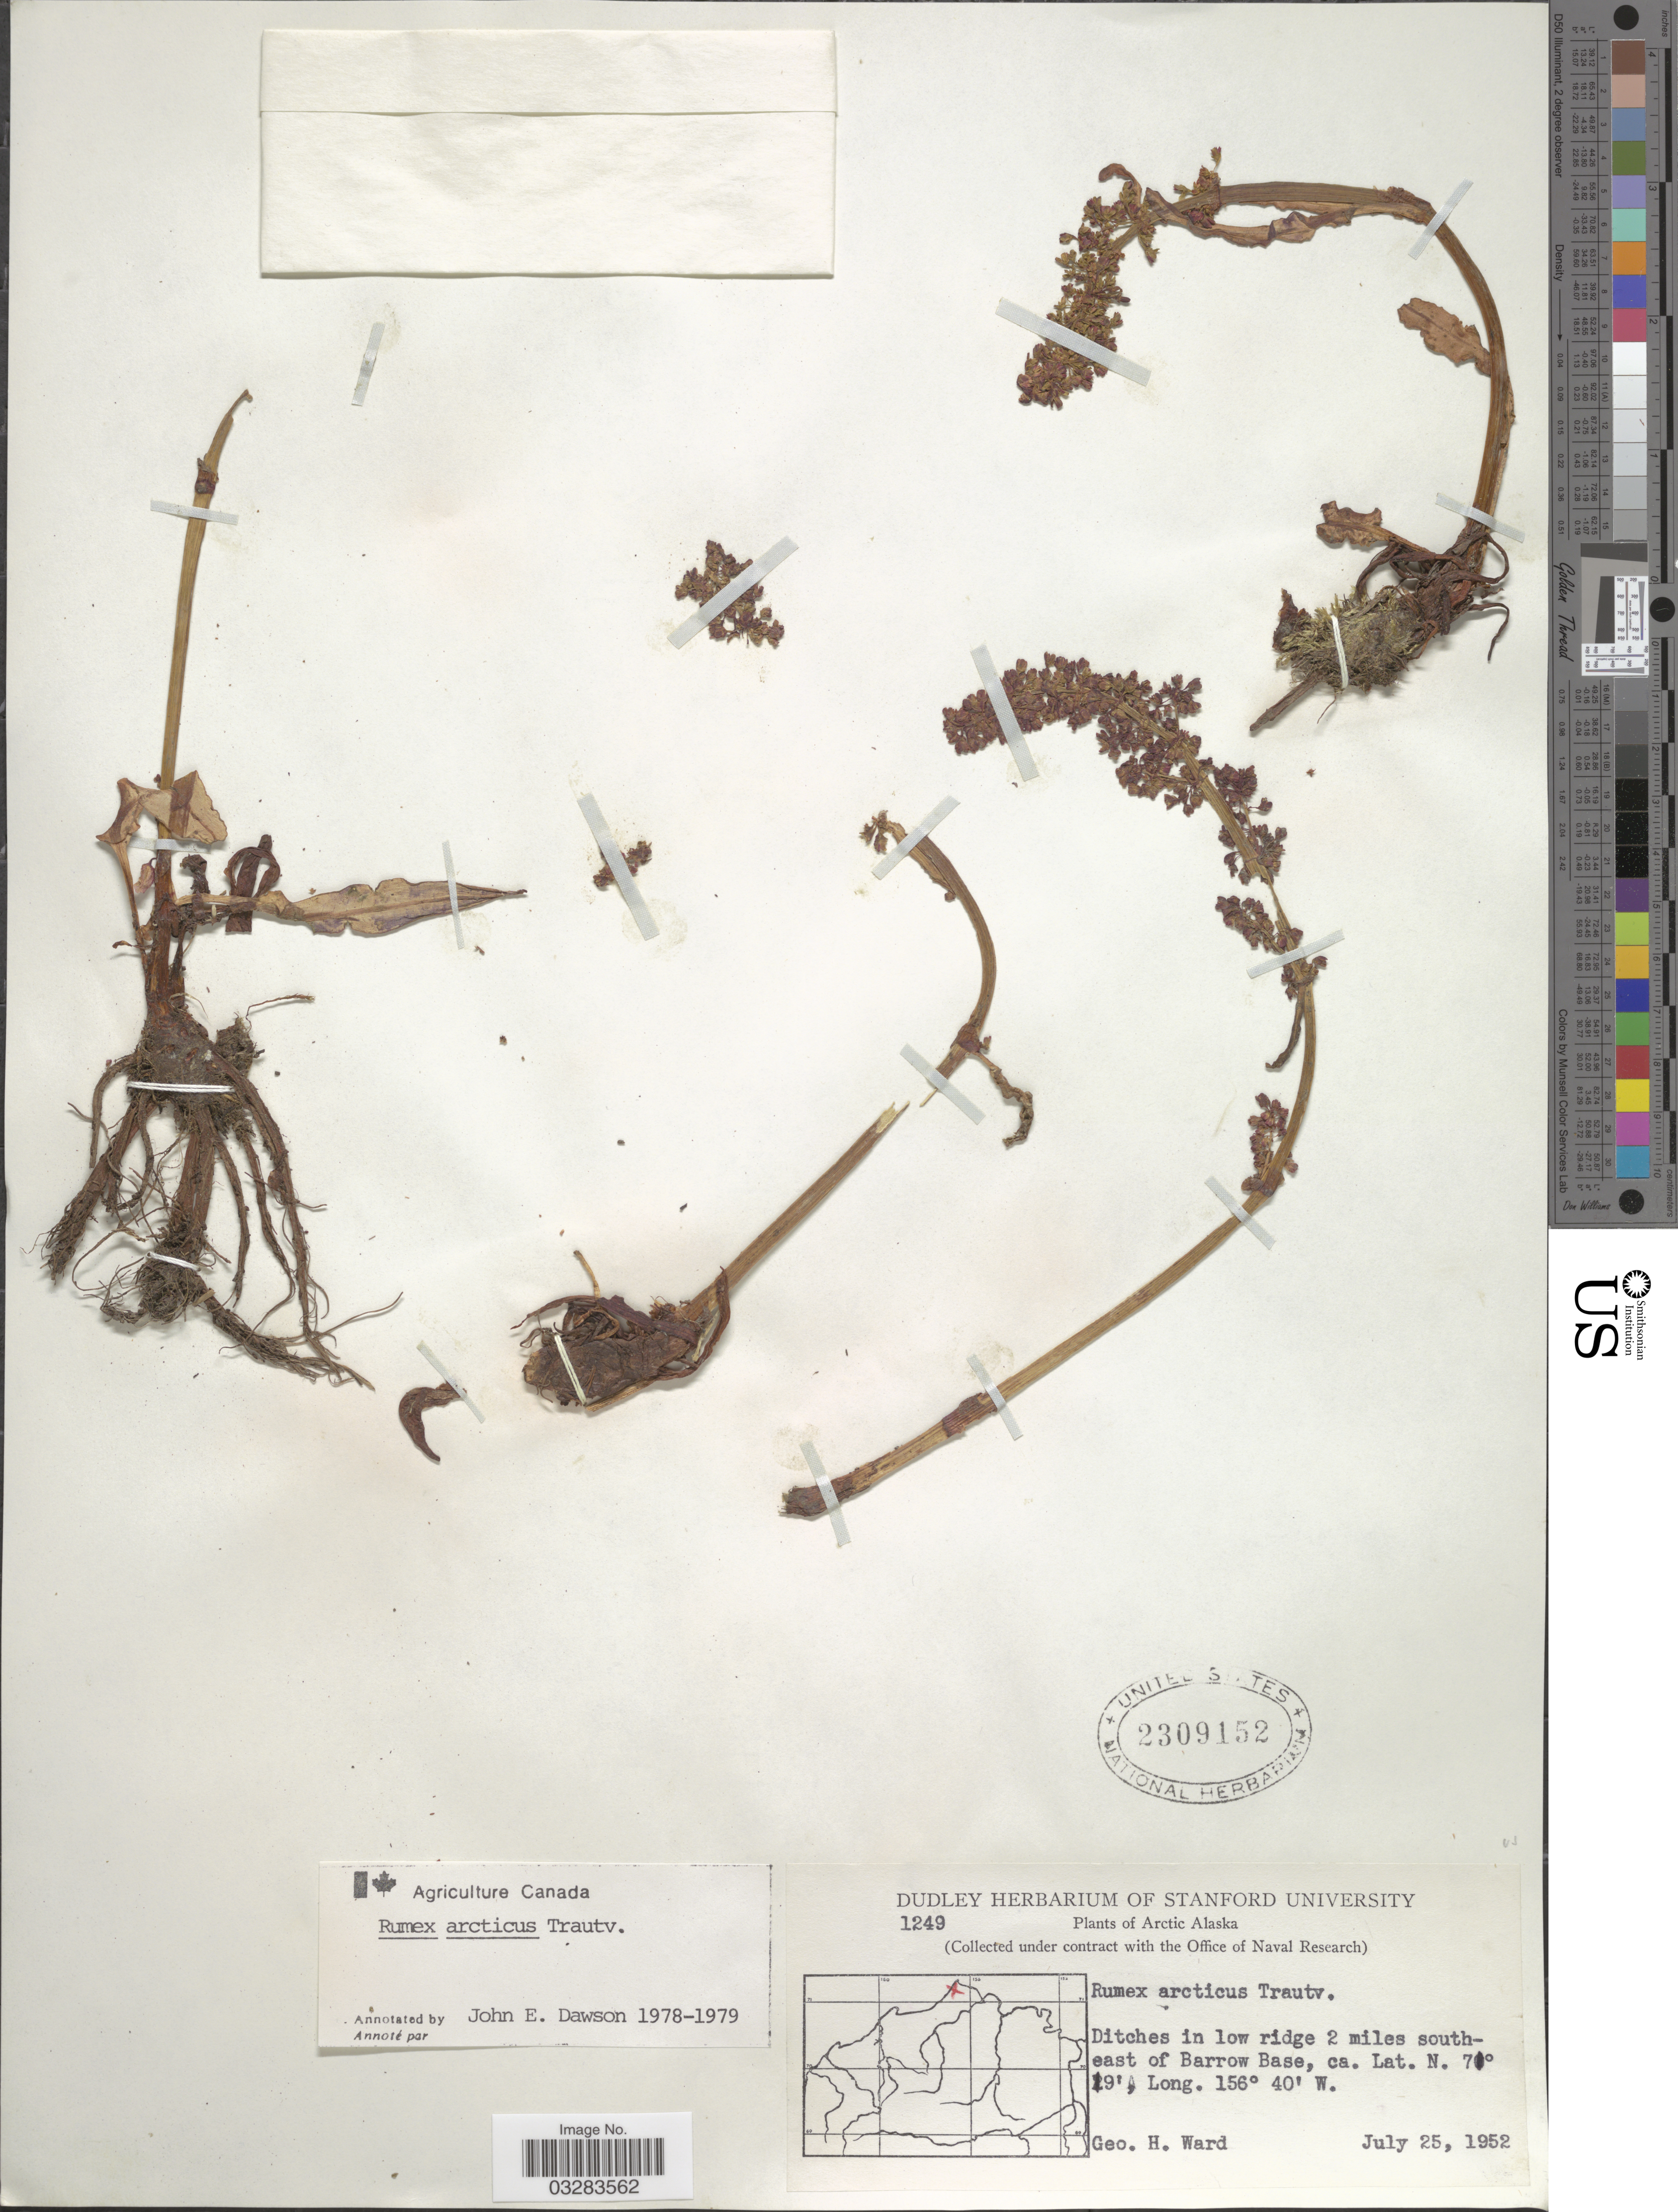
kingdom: Plantae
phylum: Tracheophyta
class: Magnoliopsida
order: Caryophyllales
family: Polygonaceae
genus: Rumex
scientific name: Rumex arcticus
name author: Trautv.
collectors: G. H. Ward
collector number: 1249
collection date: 1952-07-25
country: United States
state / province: Alaska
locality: Arctic Alaska. 2 miles southeast of Barrow Base.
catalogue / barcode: US 2309152